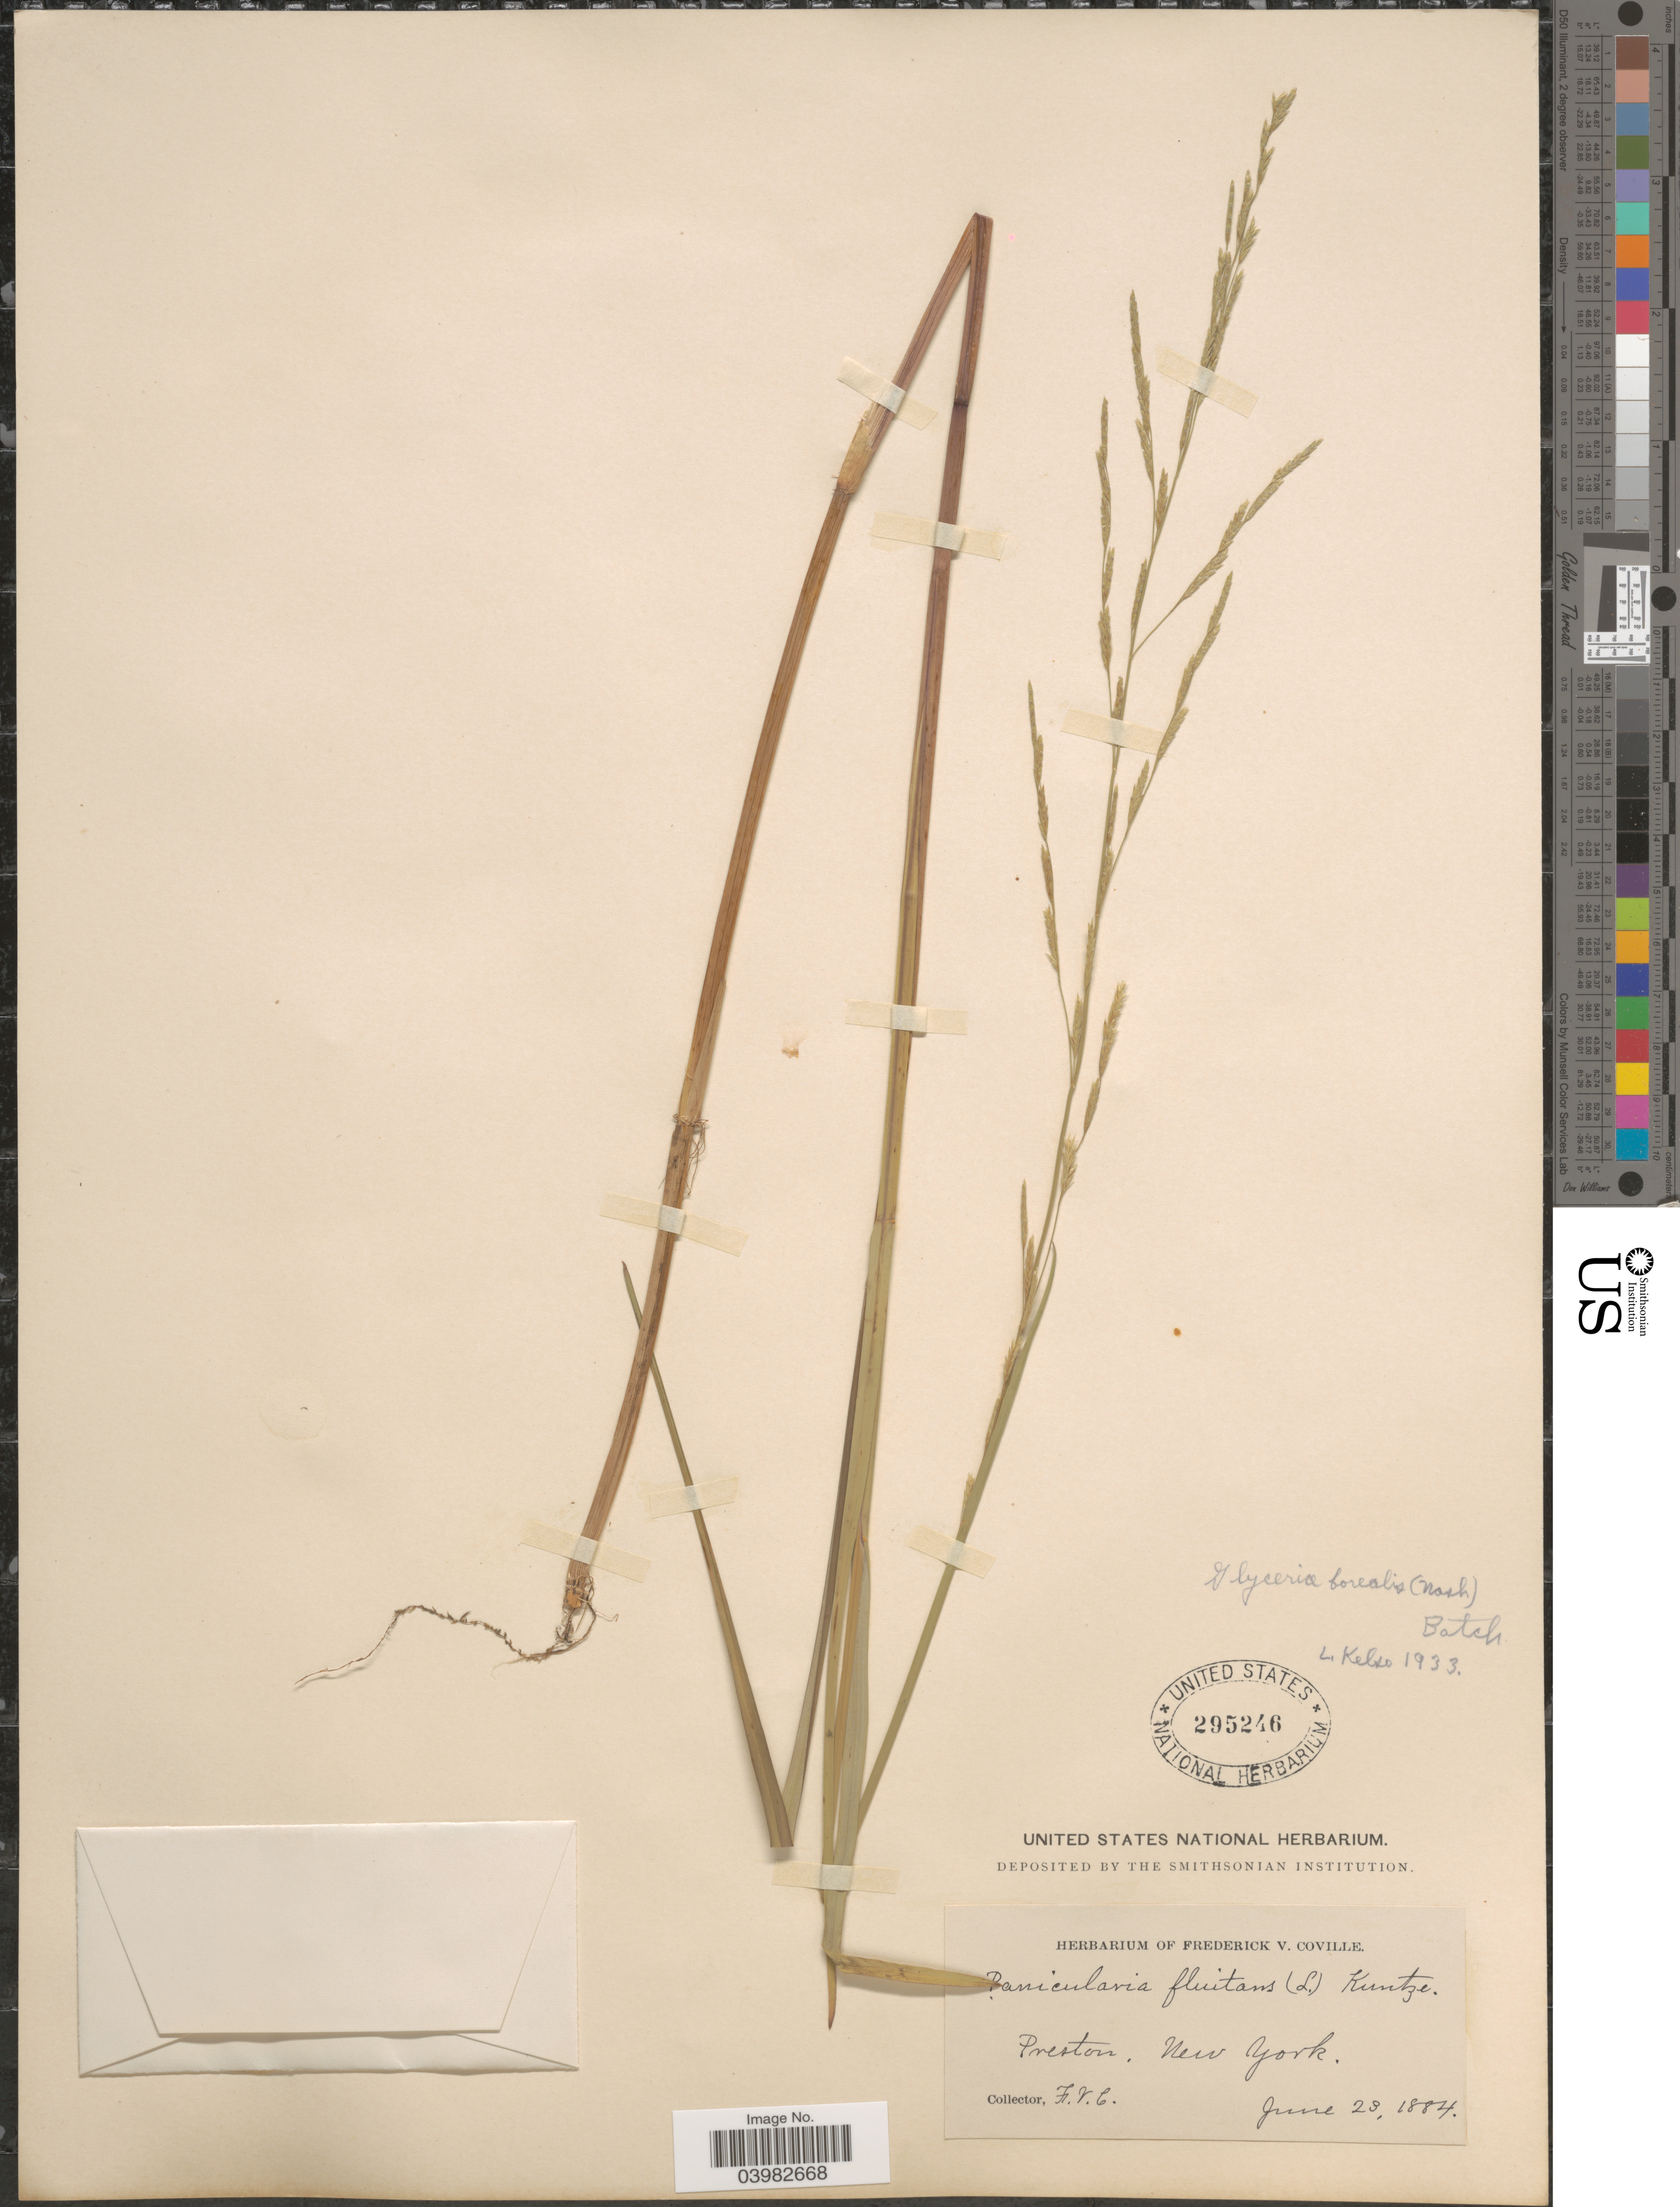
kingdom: Plantae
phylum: Tracheophyta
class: Liliopsida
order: Poales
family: Poaceae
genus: Glyceria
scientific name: Glyceria borealis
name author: (Nash) Batchelder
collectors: F. V. Coville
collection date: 1884-06-23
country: United States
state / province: New York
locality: Preston.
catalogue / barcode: US 295246